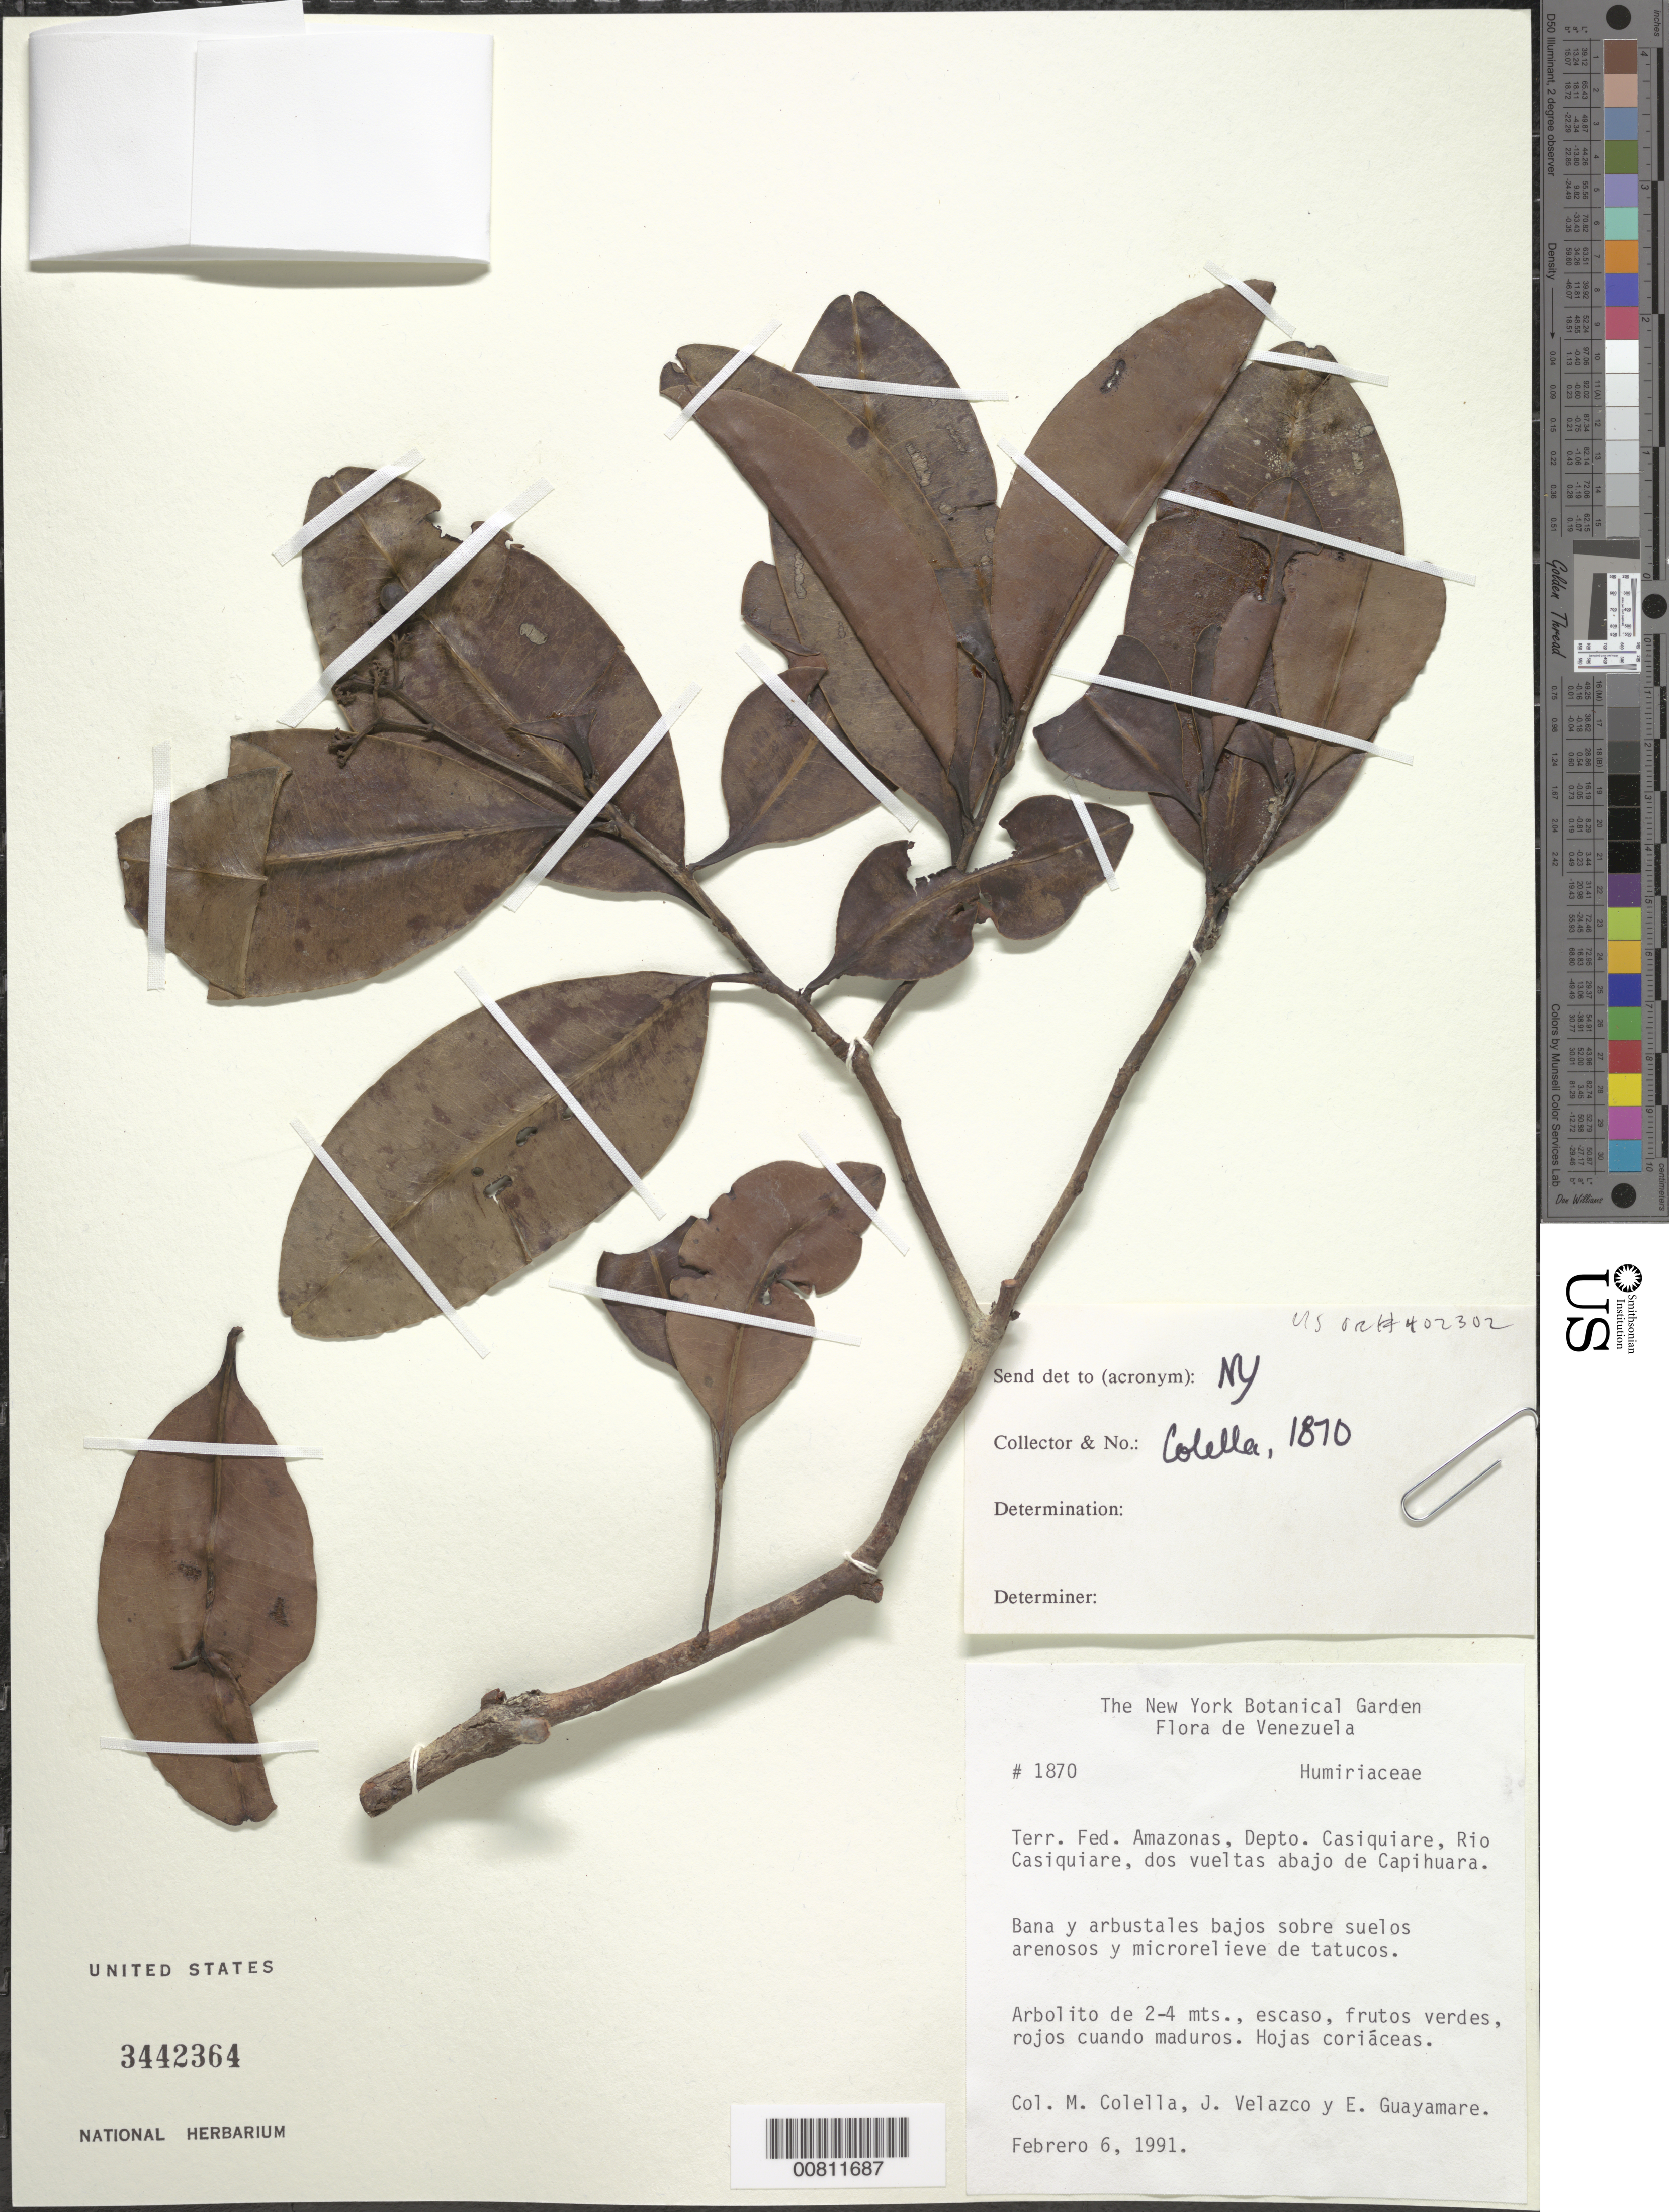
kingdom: Plantae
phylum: Tracheophyta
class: Magnoliopsida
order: Malpighiales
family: Humiriaceae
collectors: M. Colella, J. Velazco & E. Guayamare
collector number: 1870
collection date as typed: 6-Feb-91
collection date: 1991-02-06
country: Venezuela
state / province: Amazonas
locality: Dpto. Casiquiare, Río Casiquiare, Capihuara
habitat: Bana y arbustales bajos sobre suelos arenosos y microrelieve de tatucos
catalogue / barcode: US 3442364